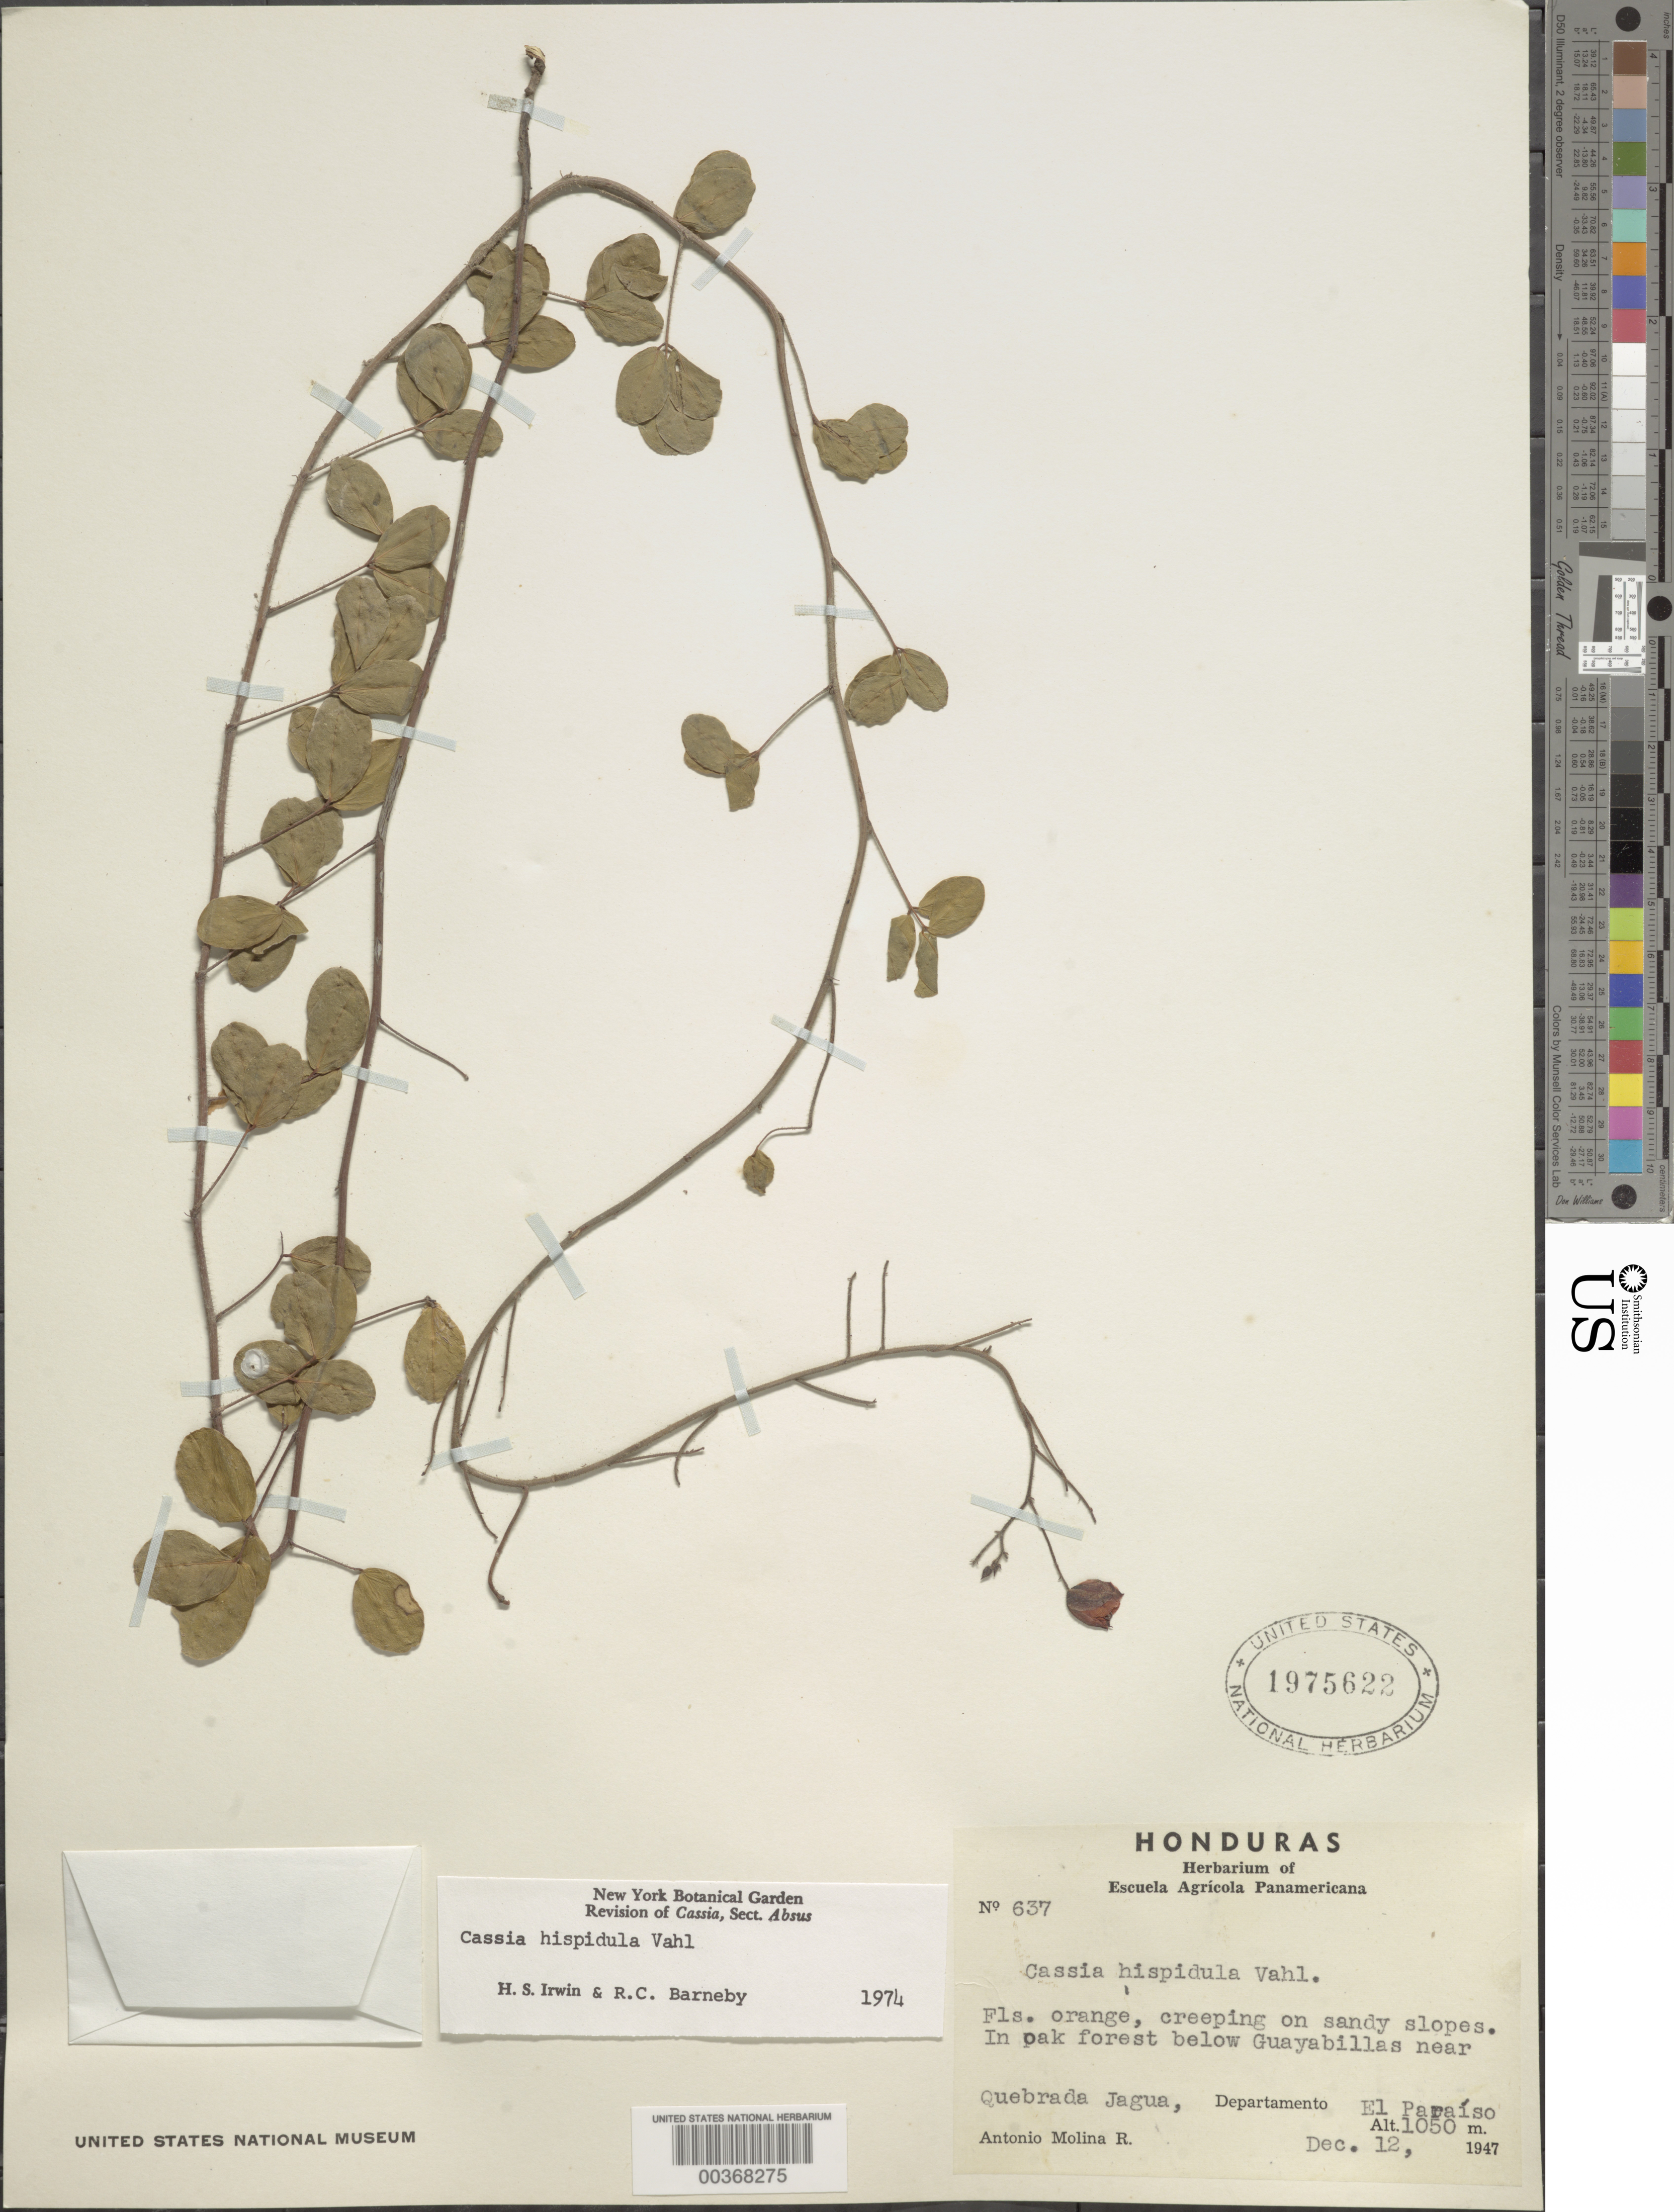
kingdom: Plantae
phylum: Tracheophyta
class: Magnoliopsida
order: Fabales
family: Fabaceae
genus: Chamaecrista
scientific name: Chamaecrista hispidula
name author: (Vahl) H.S. Irwin & Barneby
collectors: A. Molina R.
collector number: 637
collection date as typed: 12 Dec 1947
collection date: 1947-12-12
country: Honduras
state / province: El Paraíso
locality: Below Guayabillas near Quebrada Jagua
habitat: In oak forest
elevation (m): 1050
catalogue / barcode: US 1975622